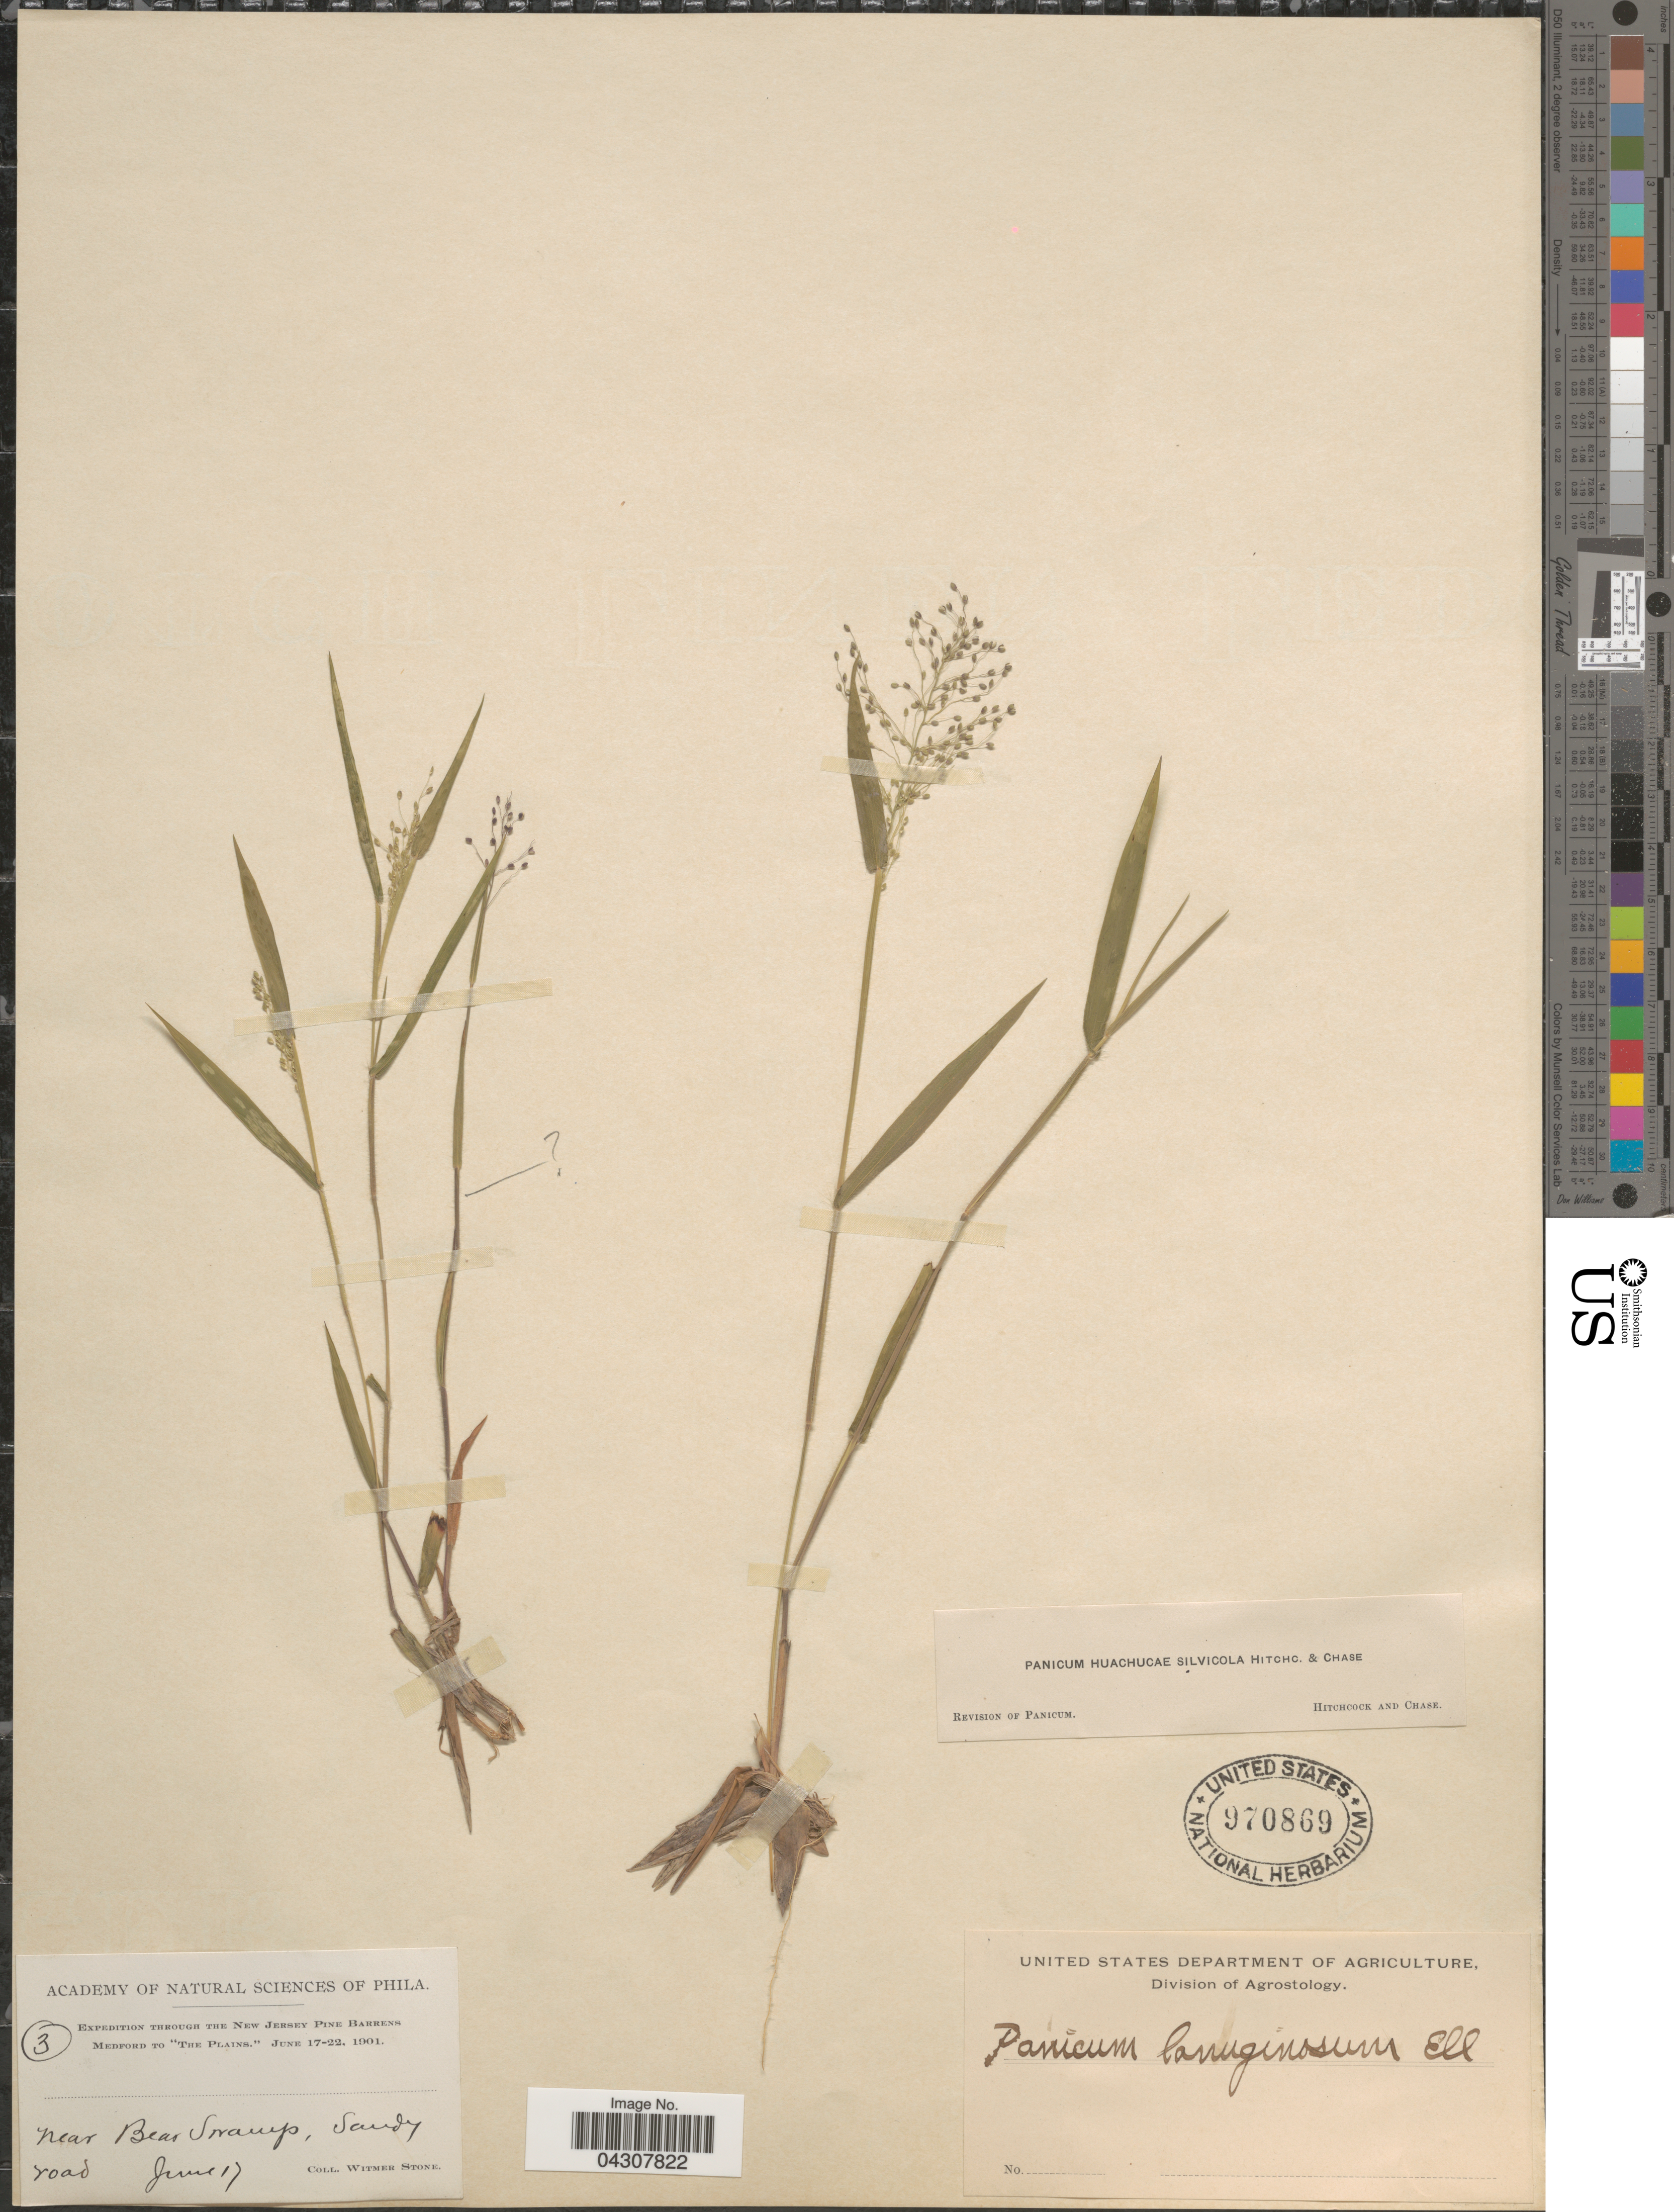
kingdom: Plantae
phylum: Tracheophyta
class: Liliopsida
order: Poales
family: Poaceae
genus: Dichanthelium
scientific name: Dichanthelium acuminatum var. acuminatum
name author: (Sw.) Gould & C.A. Clark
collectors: W. Stone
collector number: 3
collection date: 1901-06-17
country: United States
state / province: New Jersey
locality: Expedition through the New Jersey Pine Barrens Medford to "The Plains". Near Bear Swamp, Sandy road.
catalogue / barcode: US 970869